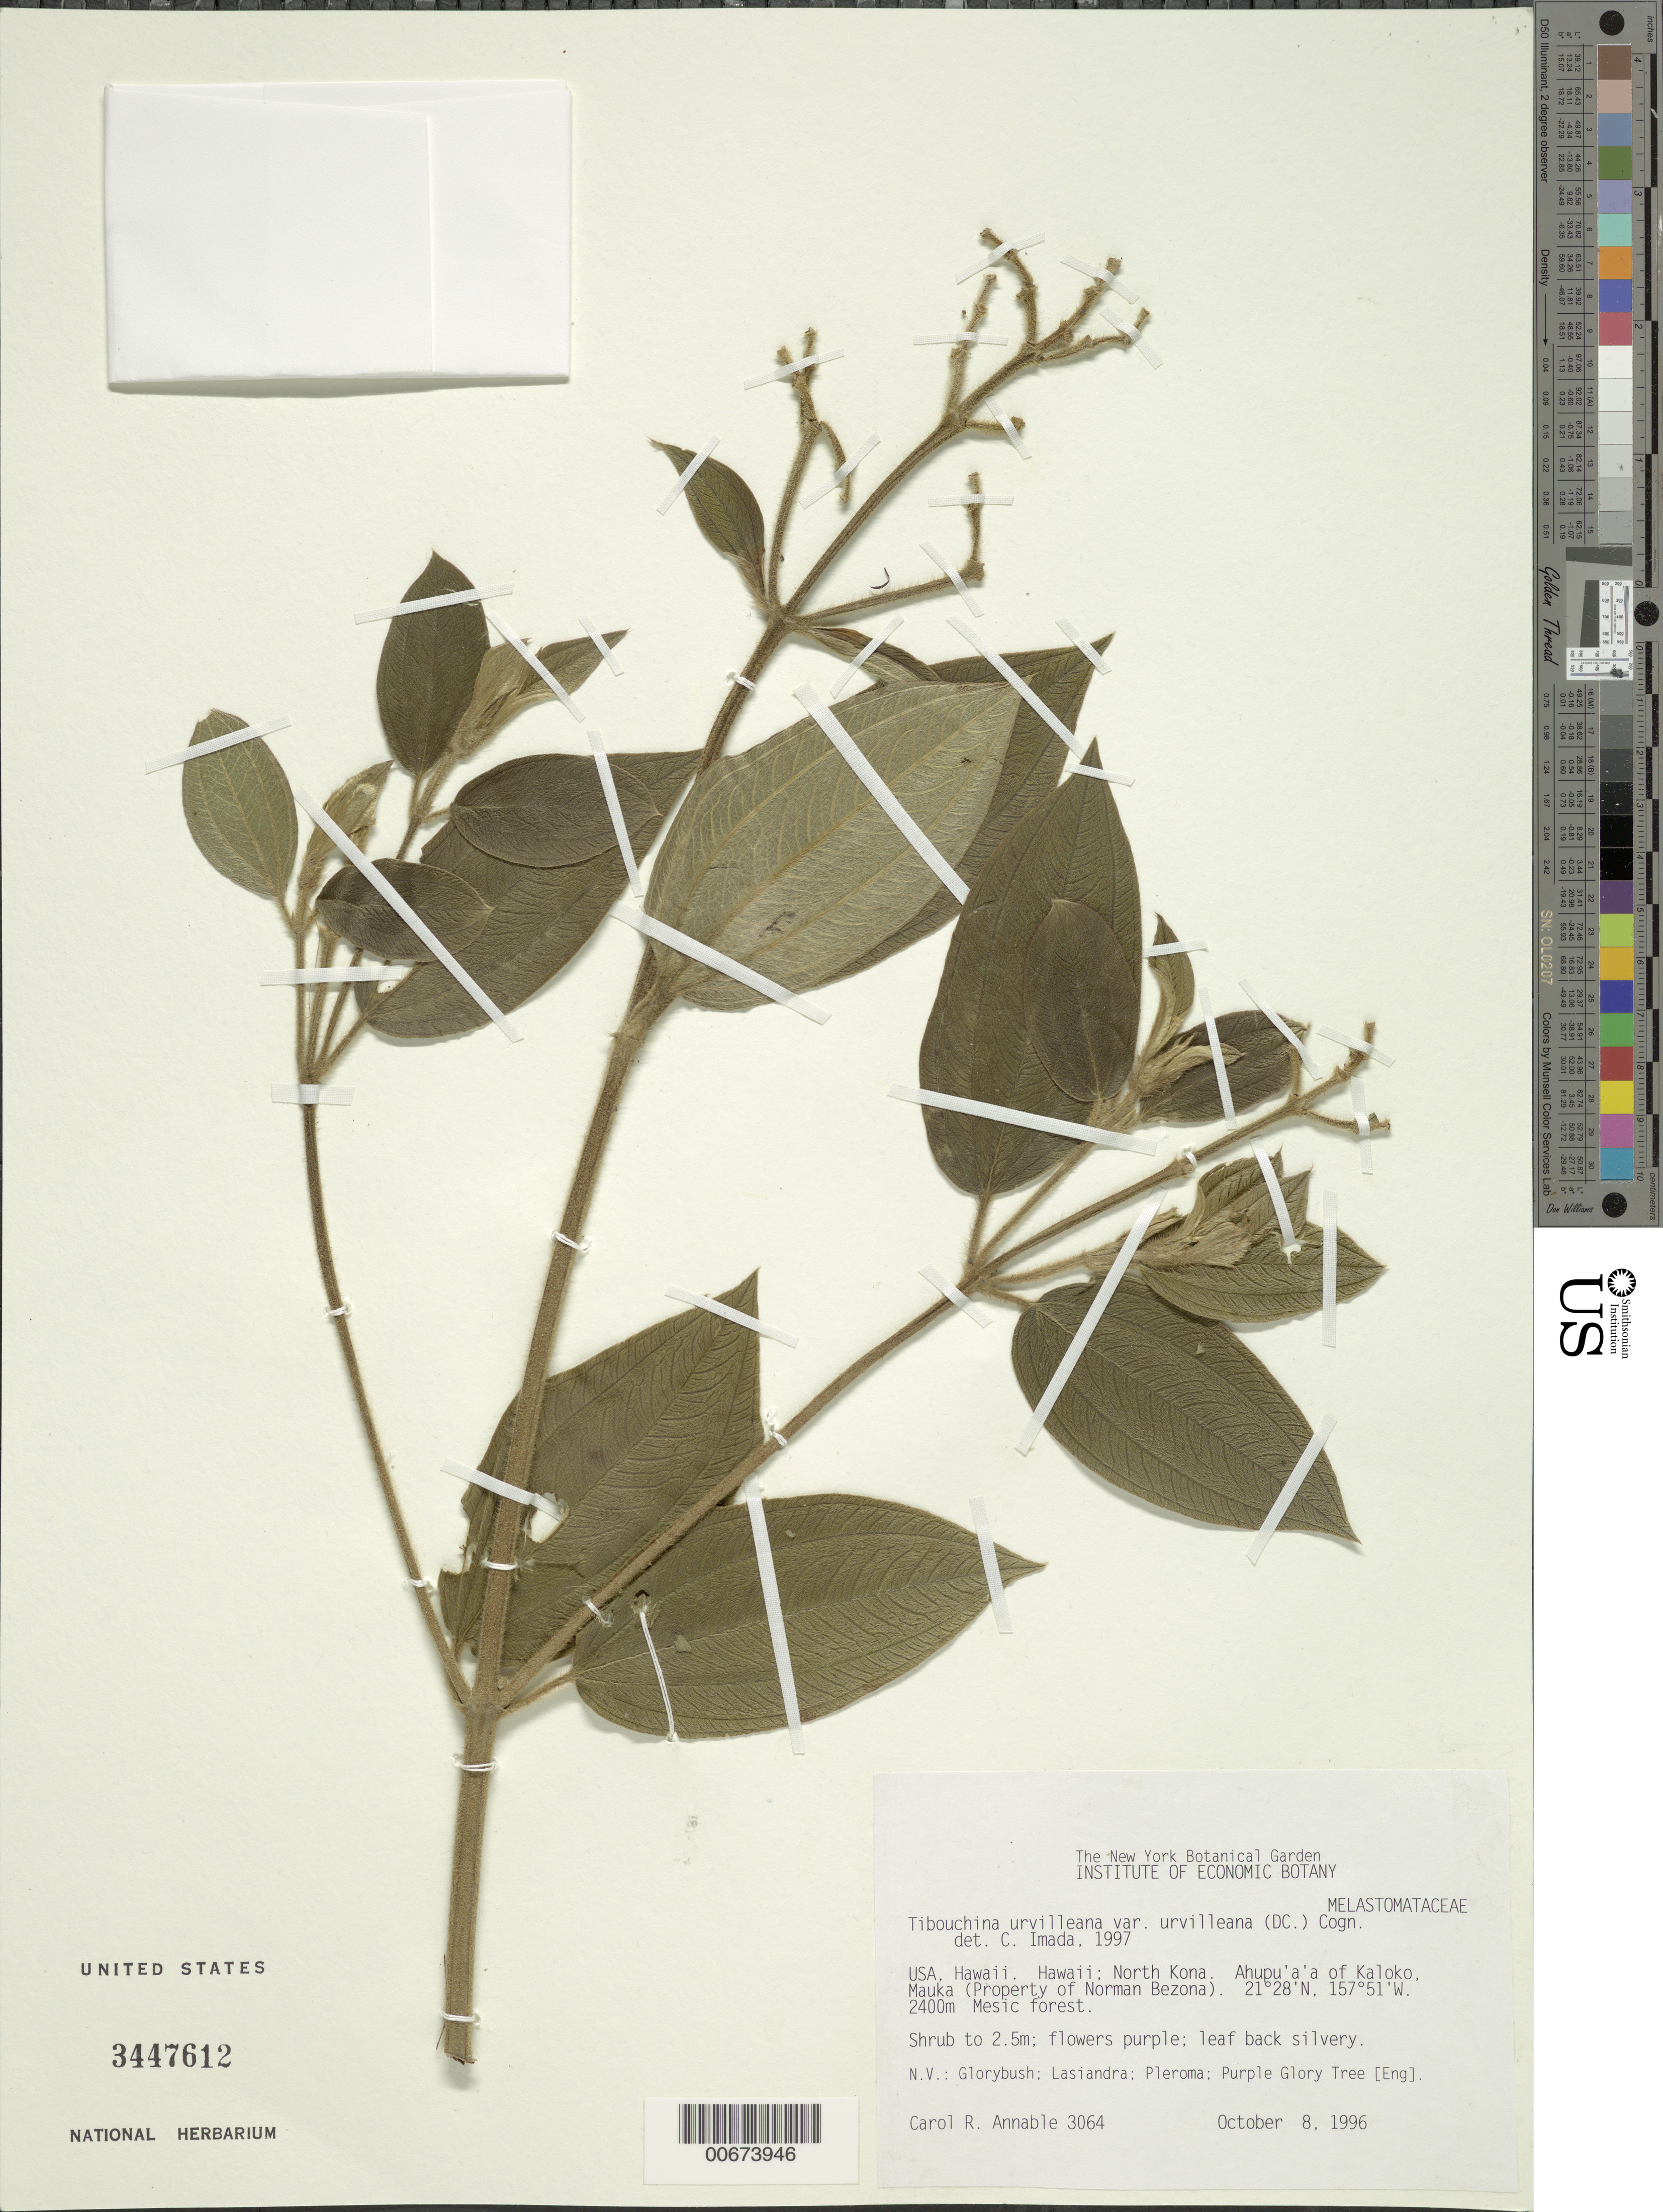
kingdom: Plantae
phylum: Tracheophyta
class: Magnoliopsida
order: Myrtales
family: Melastomataceae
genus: Pleroma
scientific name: Pleroma urvilleanum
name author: (DC.) P.J.F. Guim. & Michelang.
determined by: Wagner, W. L., (BOT), Smithsonian Institution - National Museum of Natural History (UNITED STATES)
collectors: C. R. Annable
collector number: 3064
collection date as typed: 8 Oct 1996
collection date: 1996-10-08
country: United States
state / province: Hawaii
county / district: Hawaii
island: Hawaii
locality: North Kona, Ahupu'a'a of Kaloko, Mauka (Property of Norman Bezona)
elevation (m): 2400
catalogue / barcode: US 3447612